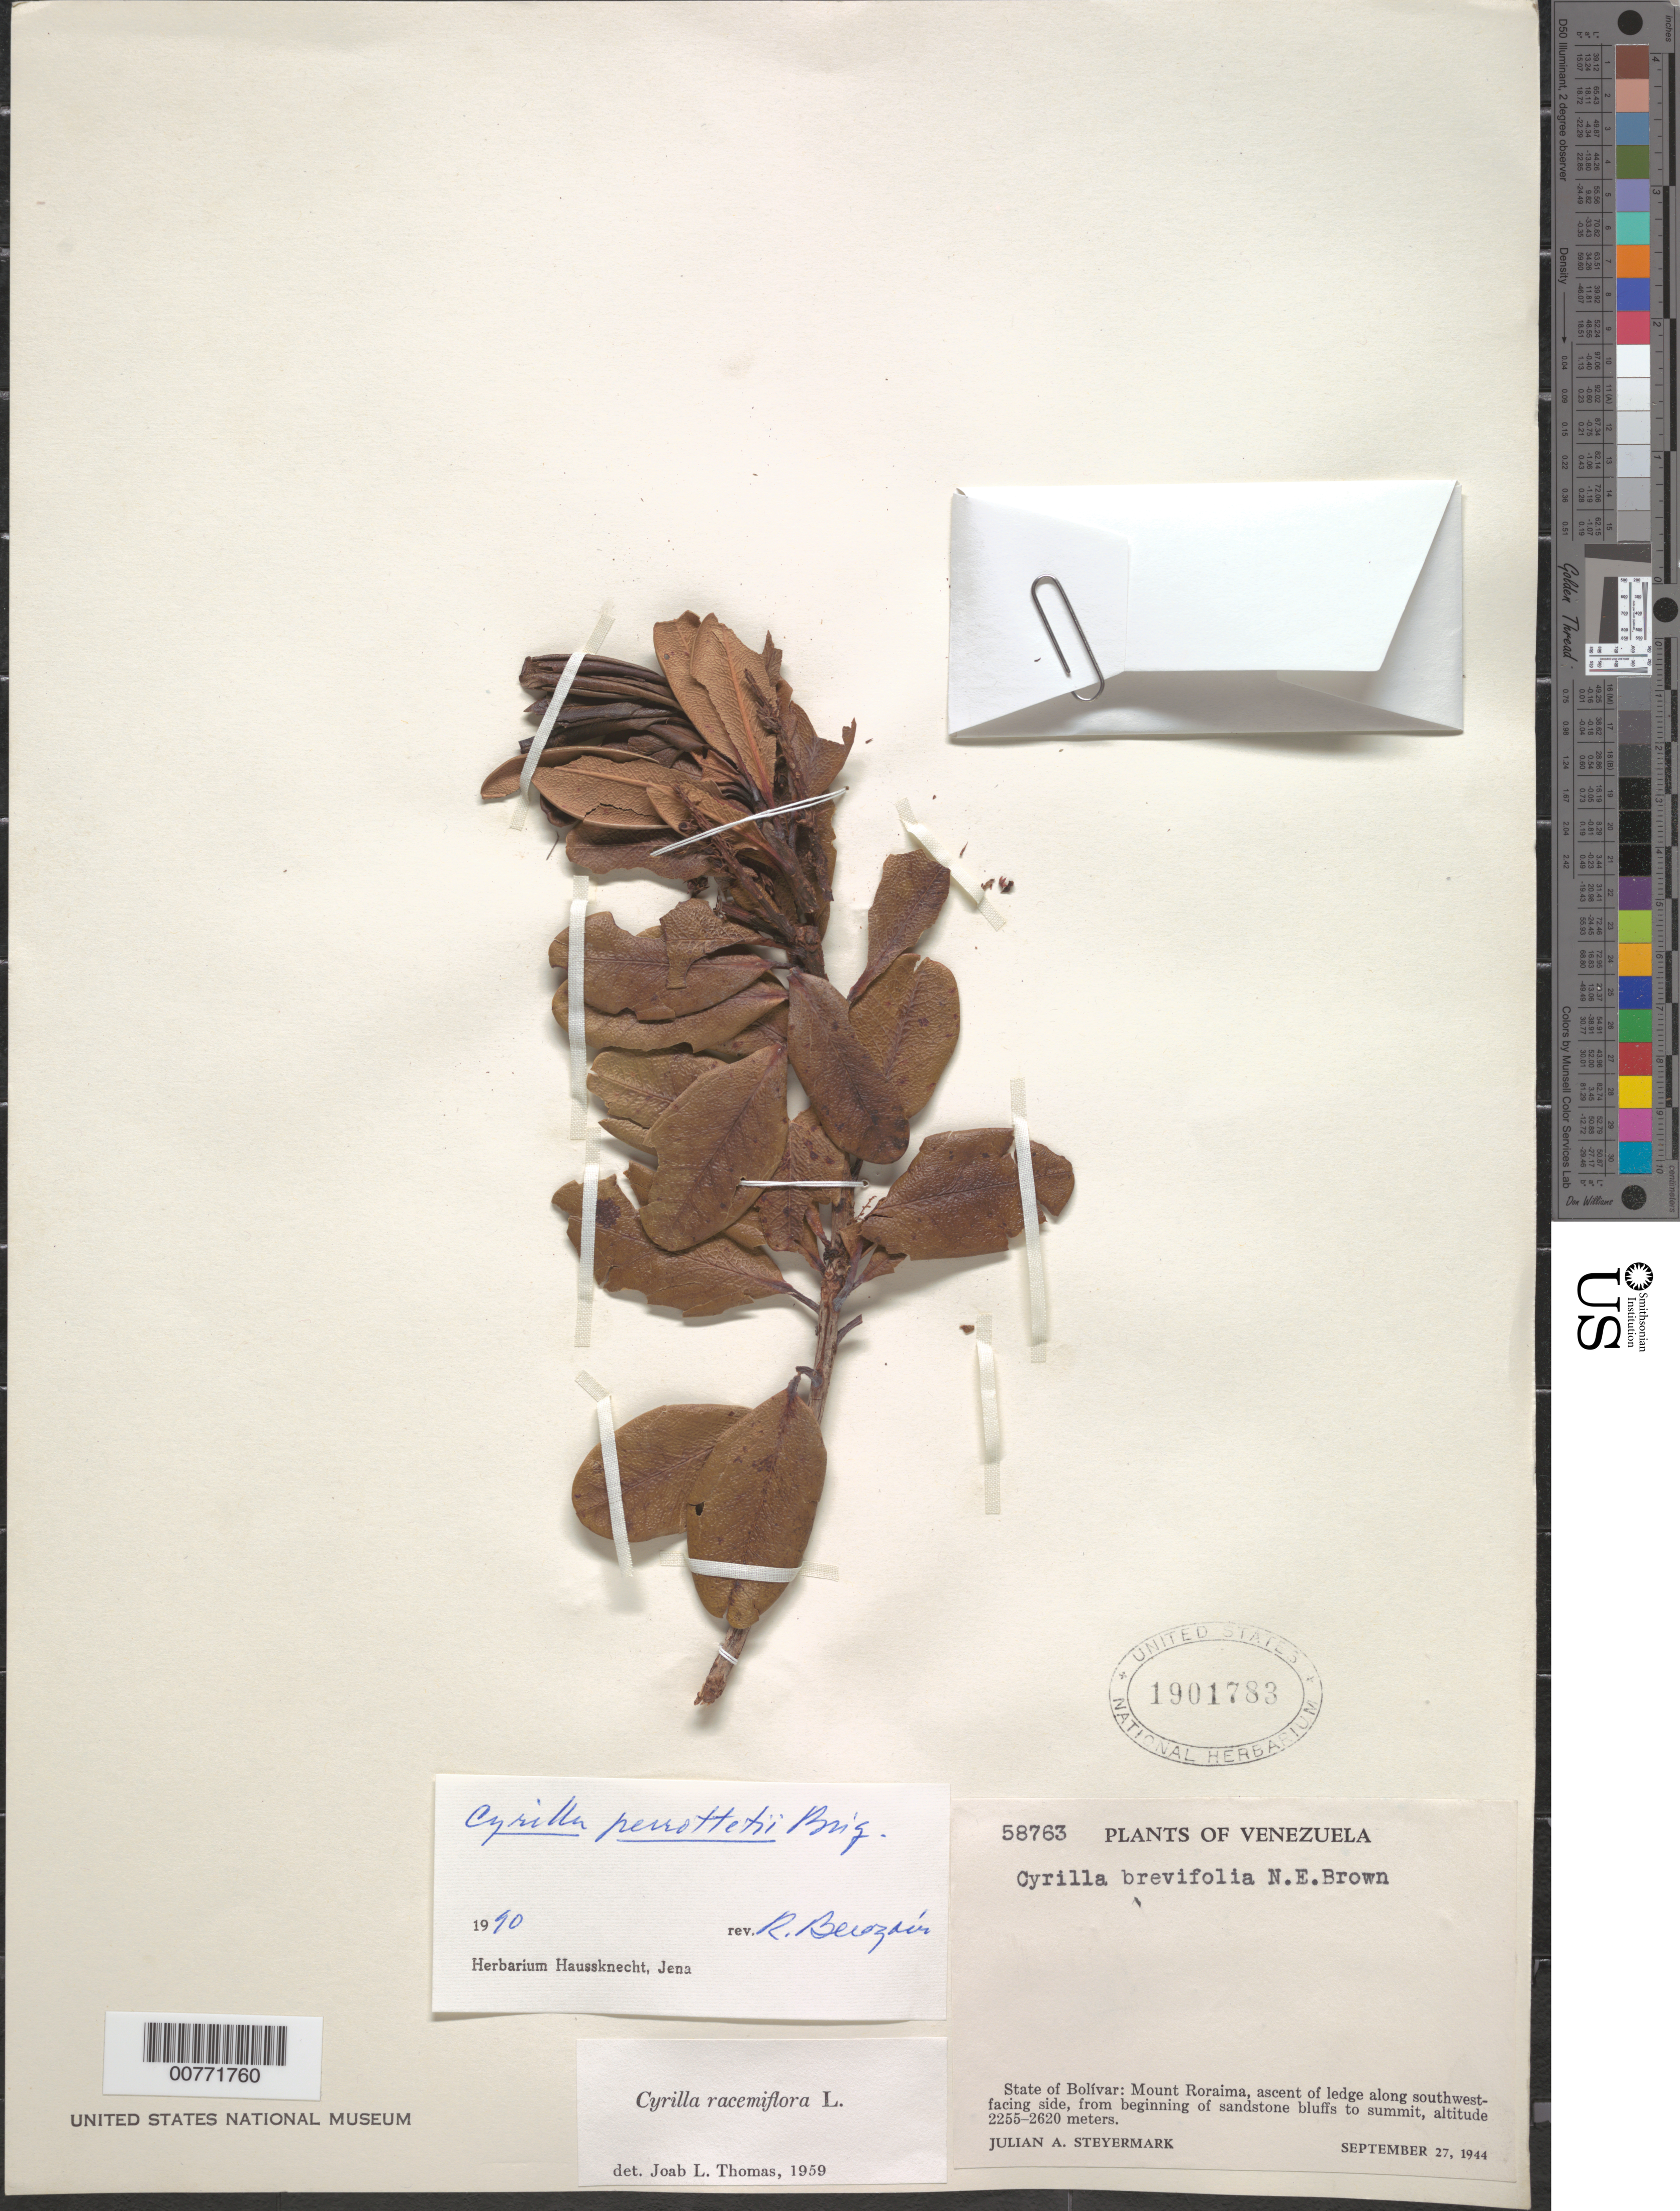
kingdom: Plantae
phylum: Tracheophyta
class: Magnoliopsida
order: Ericales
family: Cyrillaceae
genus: Cyrilla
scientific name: Cyrilla perrottetii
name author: Briq.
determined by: Berozain, R.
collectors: J. Steyermark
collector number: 58763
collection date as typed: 27-Sep-44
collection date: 1944-09-27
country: Venezuela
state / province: Bolívar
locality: Mt. Roraima, SW-facing side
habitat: Ledge along SW facing side; from sandstone bluffs to summit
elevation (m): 2255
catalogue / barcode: US 1901783